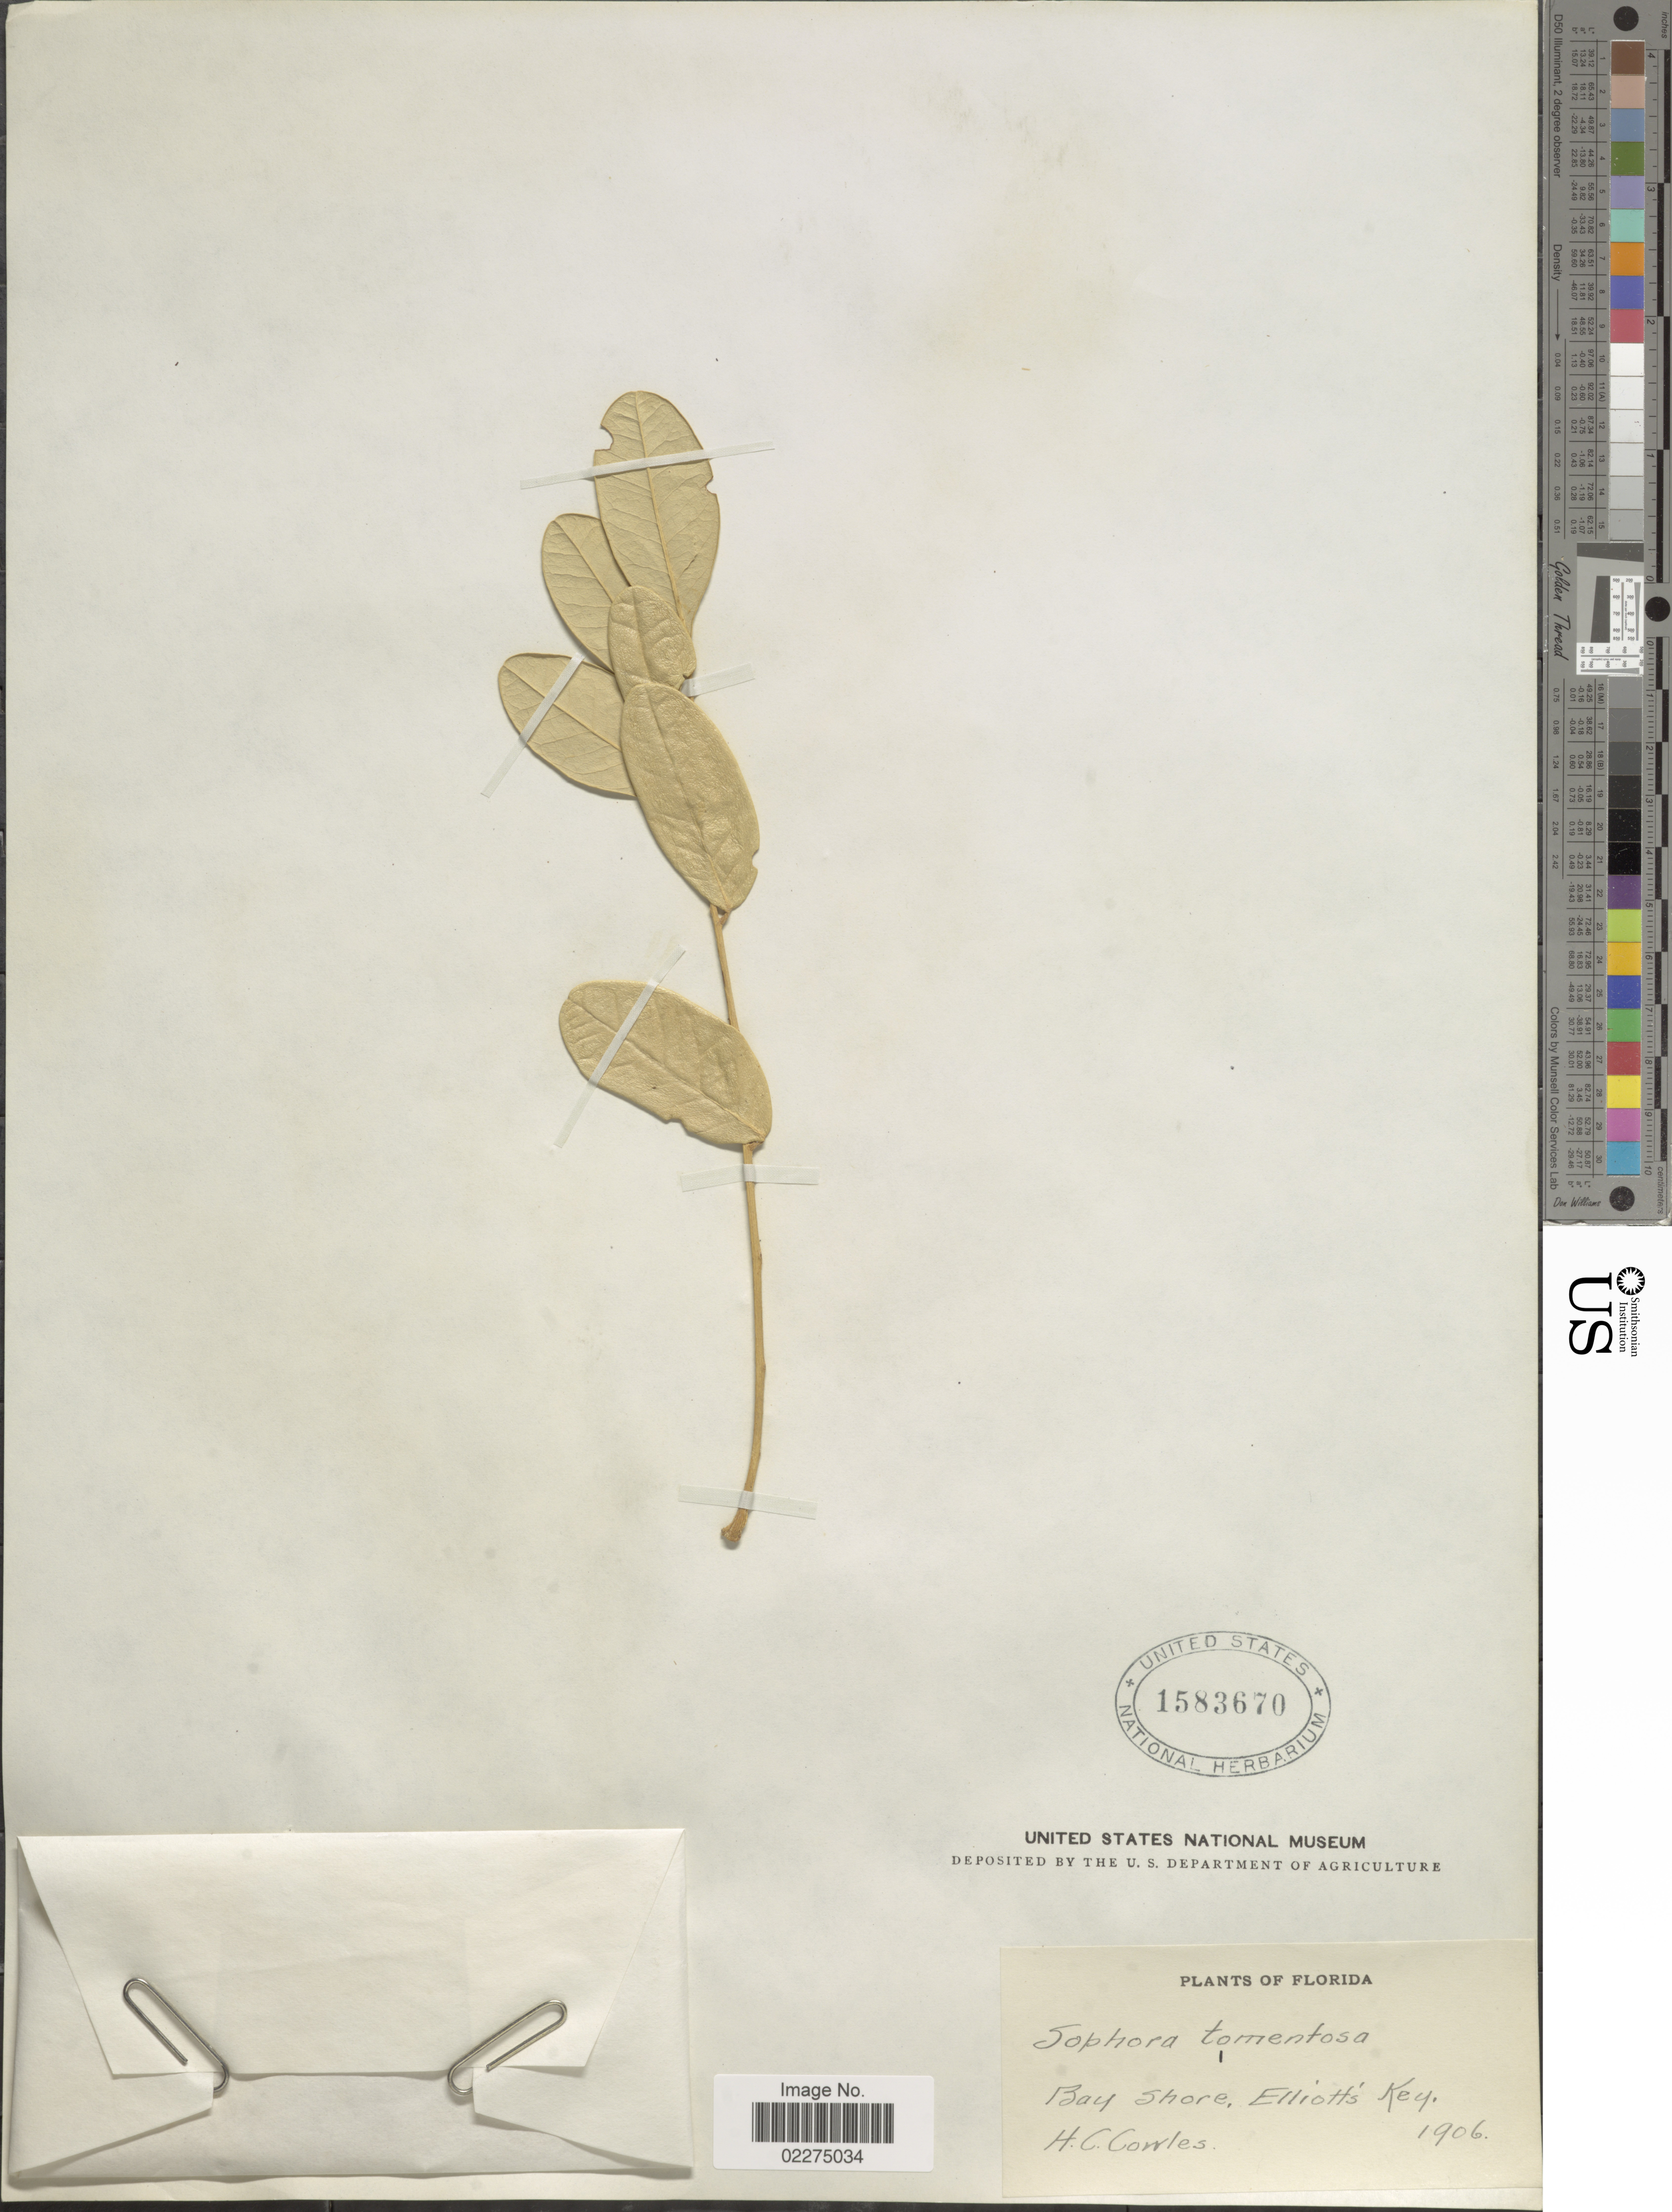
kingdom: Plantae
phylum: Tracheophyta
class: Magnoliopsida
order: Fabales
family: Fabaceae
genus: Sophora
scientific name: Sophora tomentosa var. truncata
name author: Torr. & A. Gray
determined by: Strong, Mark T., (BOT), Smithsonian Institution - National Museum of Natural History (UNITED STATES)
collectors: H. Cowles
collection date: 1906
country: United States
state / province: Florida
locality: Bay Shore, Elliots Key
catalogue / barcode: US 1583670